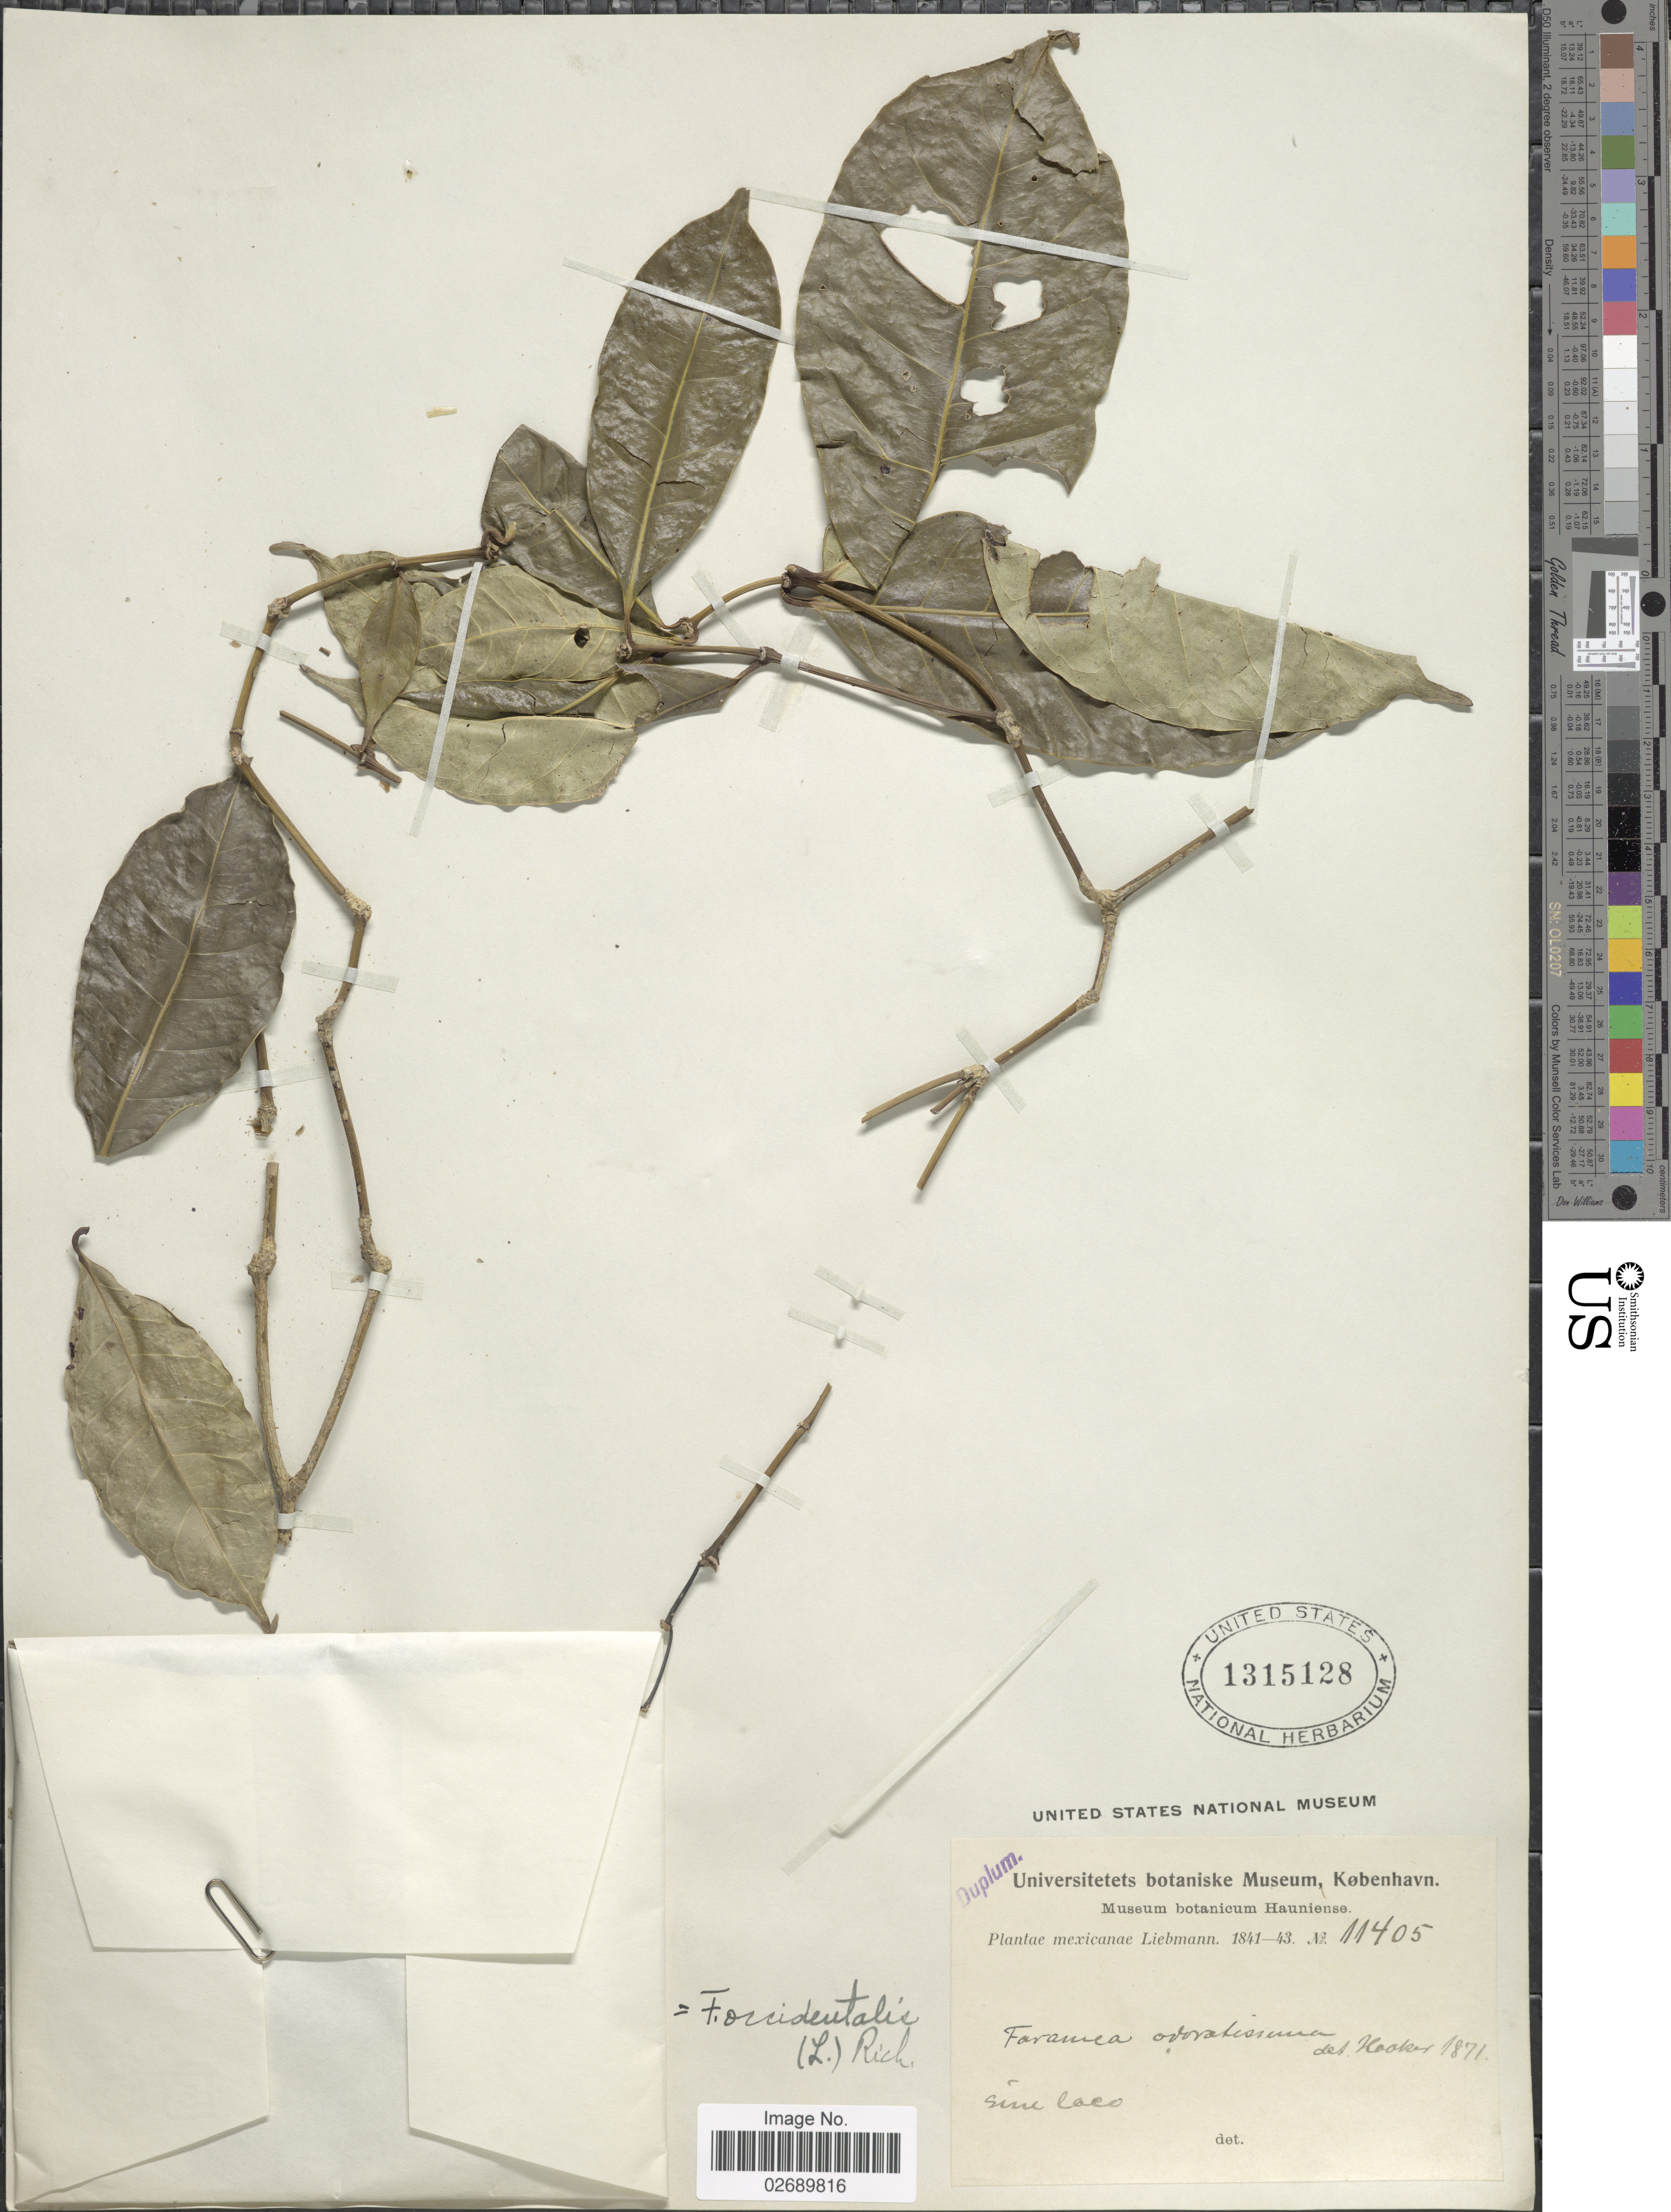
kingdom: Plantae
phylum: Tracheophyta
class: Magnoliopsida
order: Gentianales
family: Rubiaceae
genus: Faramea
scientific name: Faramea occidentalis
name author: (L.) A. Rich.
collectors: Liebmann, --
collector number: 11405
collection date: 1841/1943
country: Mexico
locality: Sine loco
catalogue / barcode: US 1315128